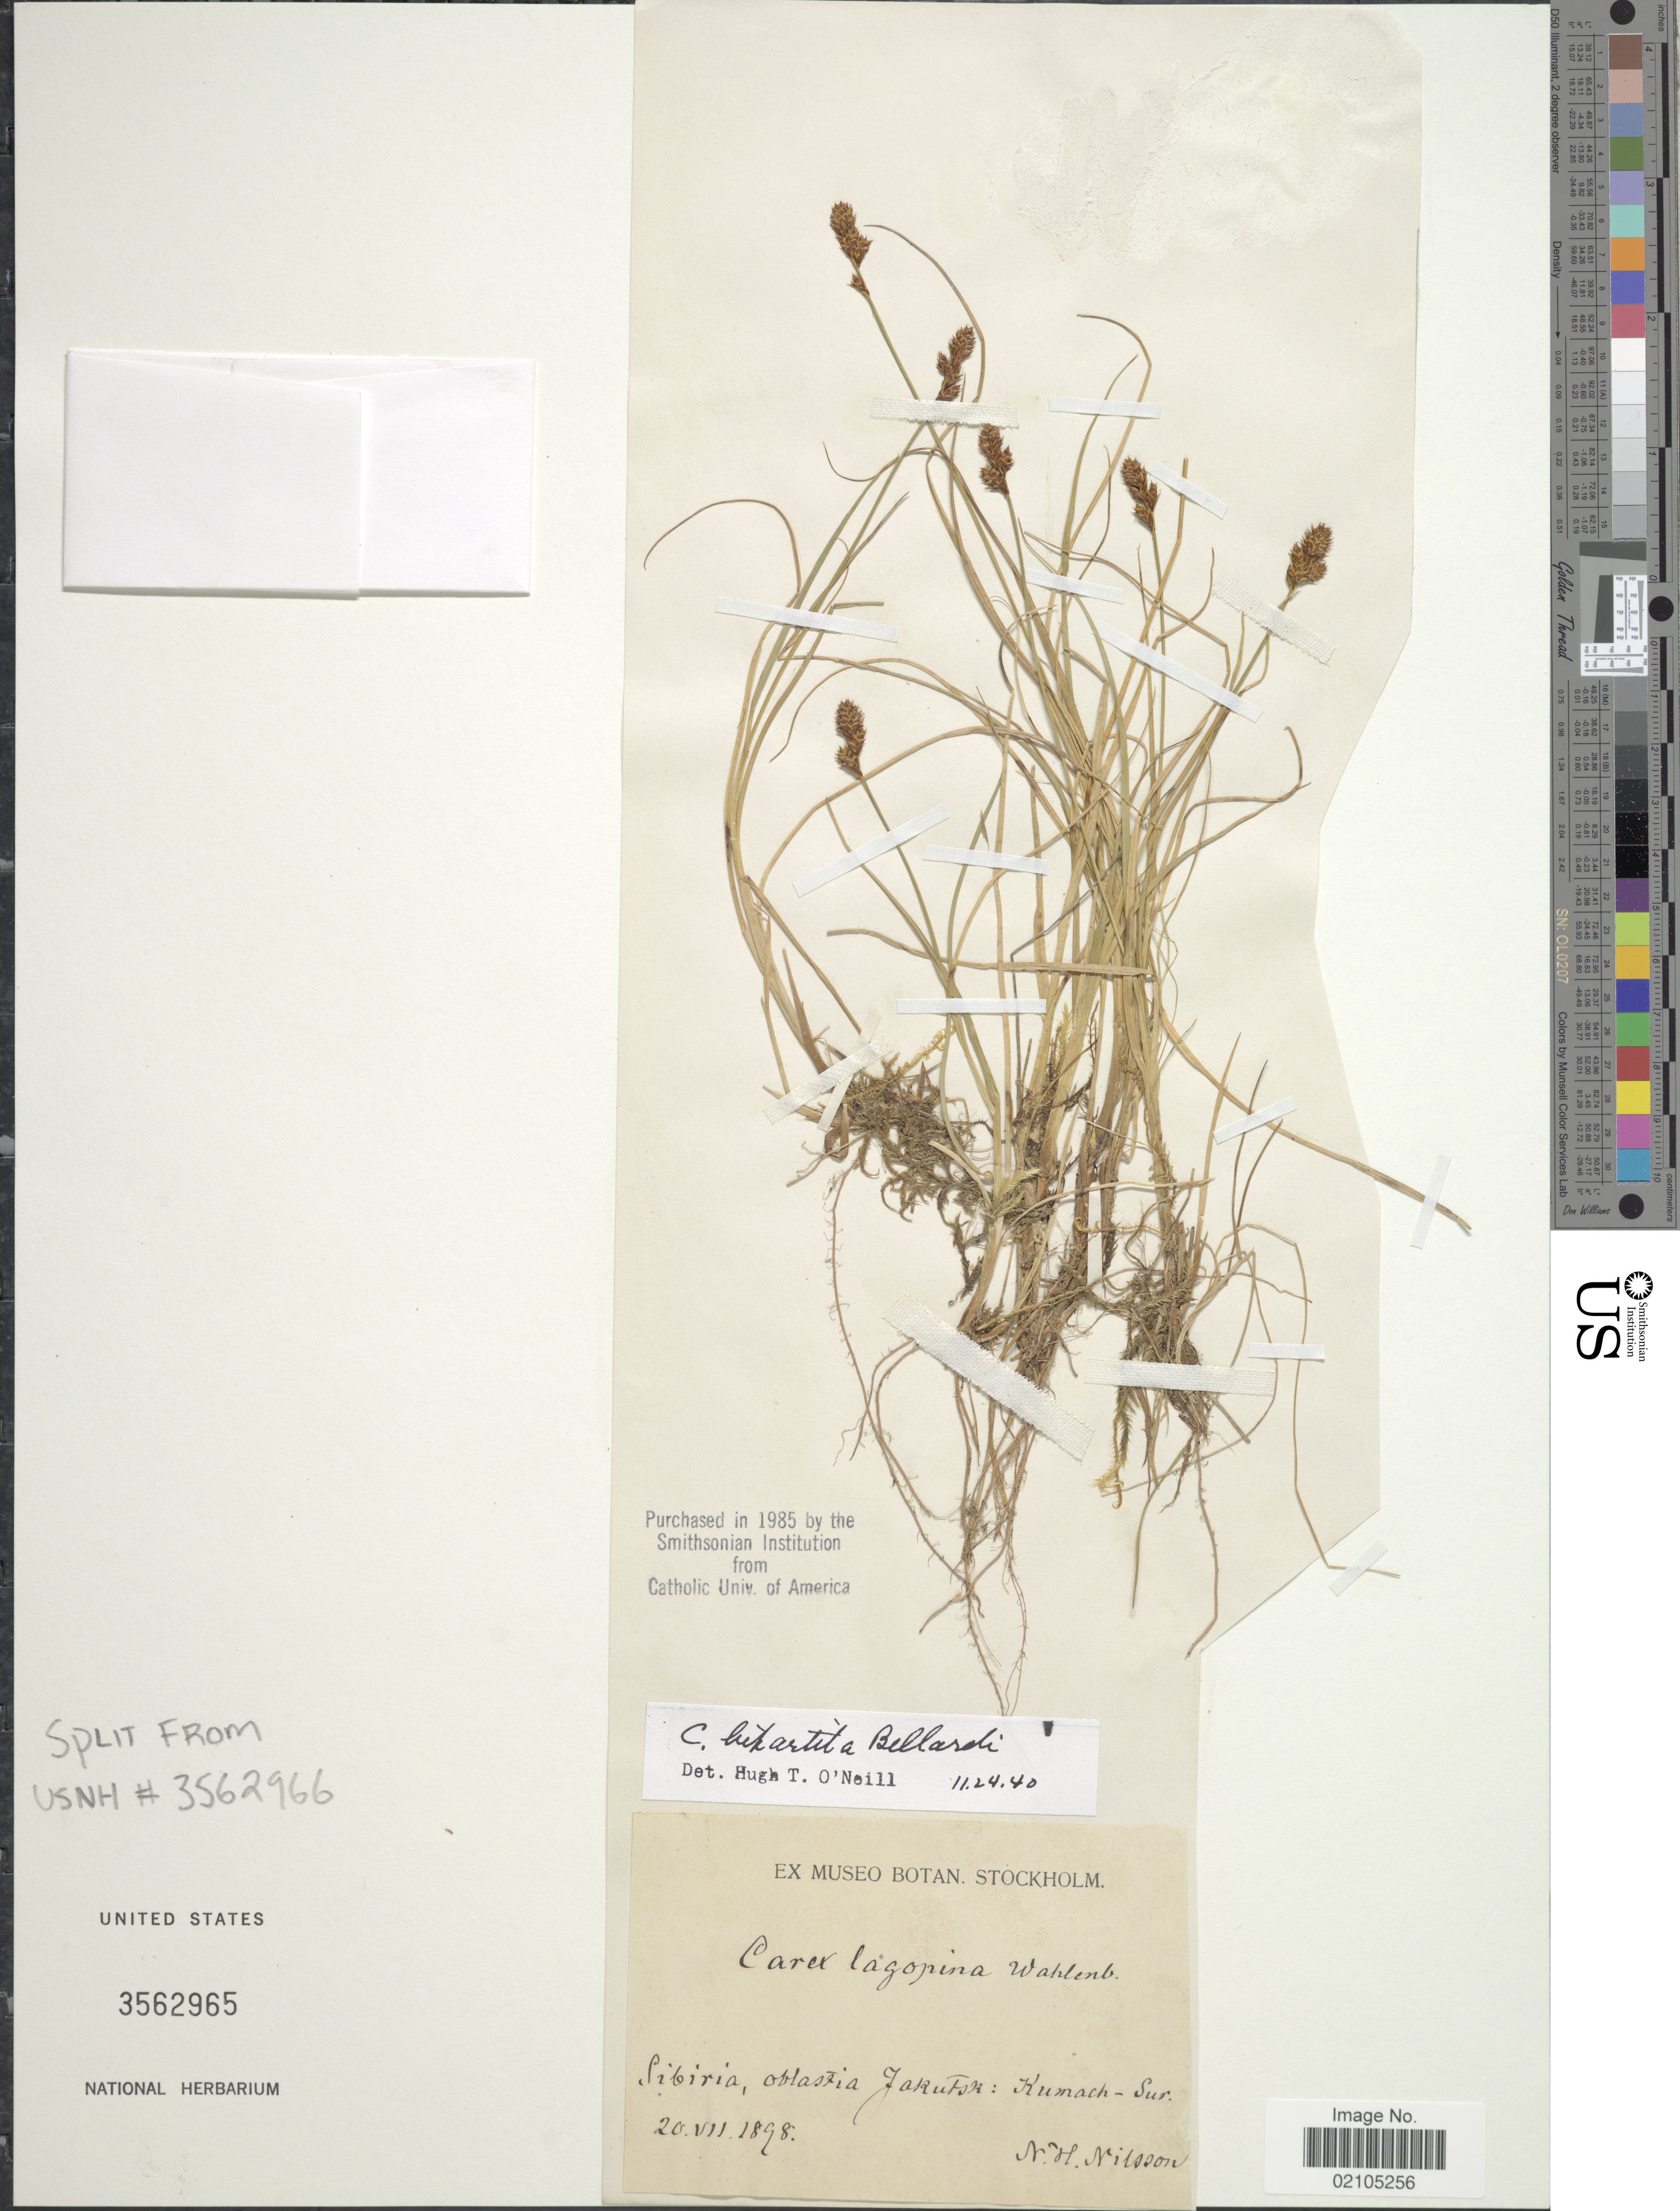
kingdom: Plantae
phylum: Tracheophyta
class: Liliopsida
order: Poales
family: Cyperaceae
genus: Carex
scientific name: Carex lachenalii subsp. lachenalii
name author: Schkuhr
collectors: N. H. Nilsson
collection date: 1898-07-20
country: Russian Federation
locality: Sibiria, obastia Jakustsr: Kumach - Sur.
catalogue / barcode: US 3562965